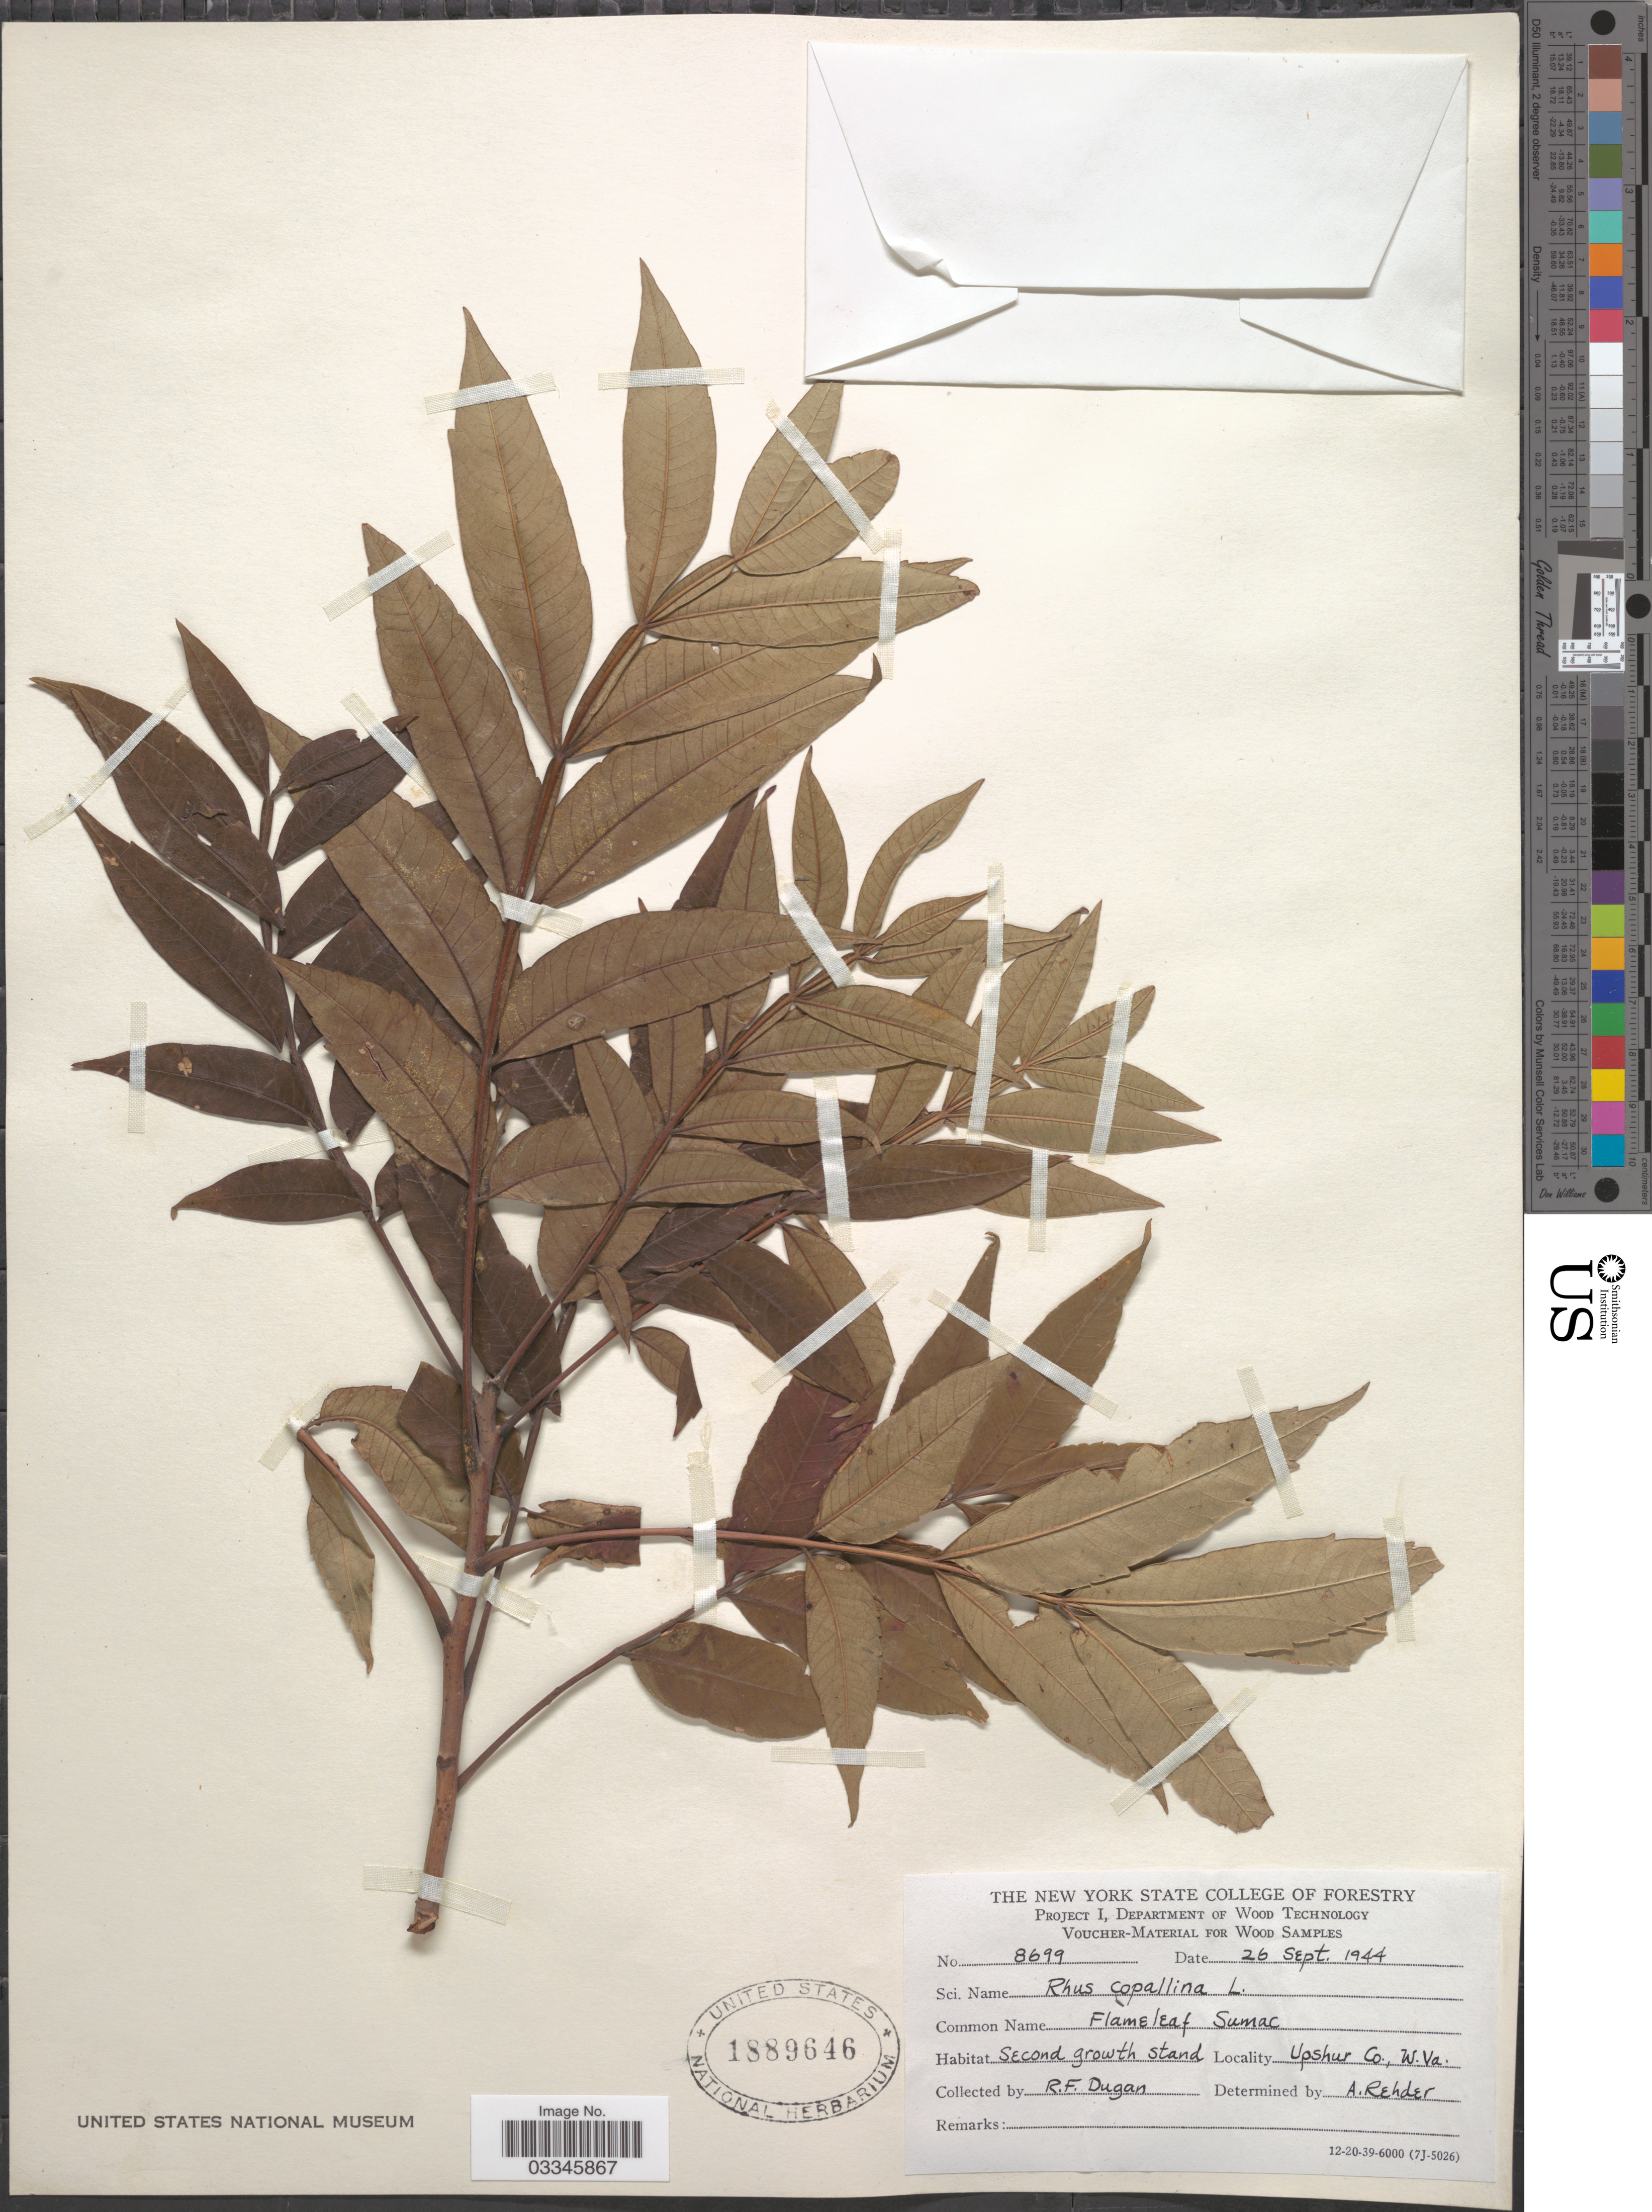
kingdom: Plantae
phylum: Tracheophyta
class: Magnoliopsida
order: Sapindales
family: Anacardiaceae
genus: Rhus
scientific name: Rhus copallinum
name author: L.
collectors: R. Dugan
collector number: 8699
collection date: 1944-09-26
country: United States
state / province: West Virginia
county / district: Upshur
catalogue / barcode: US 1889646